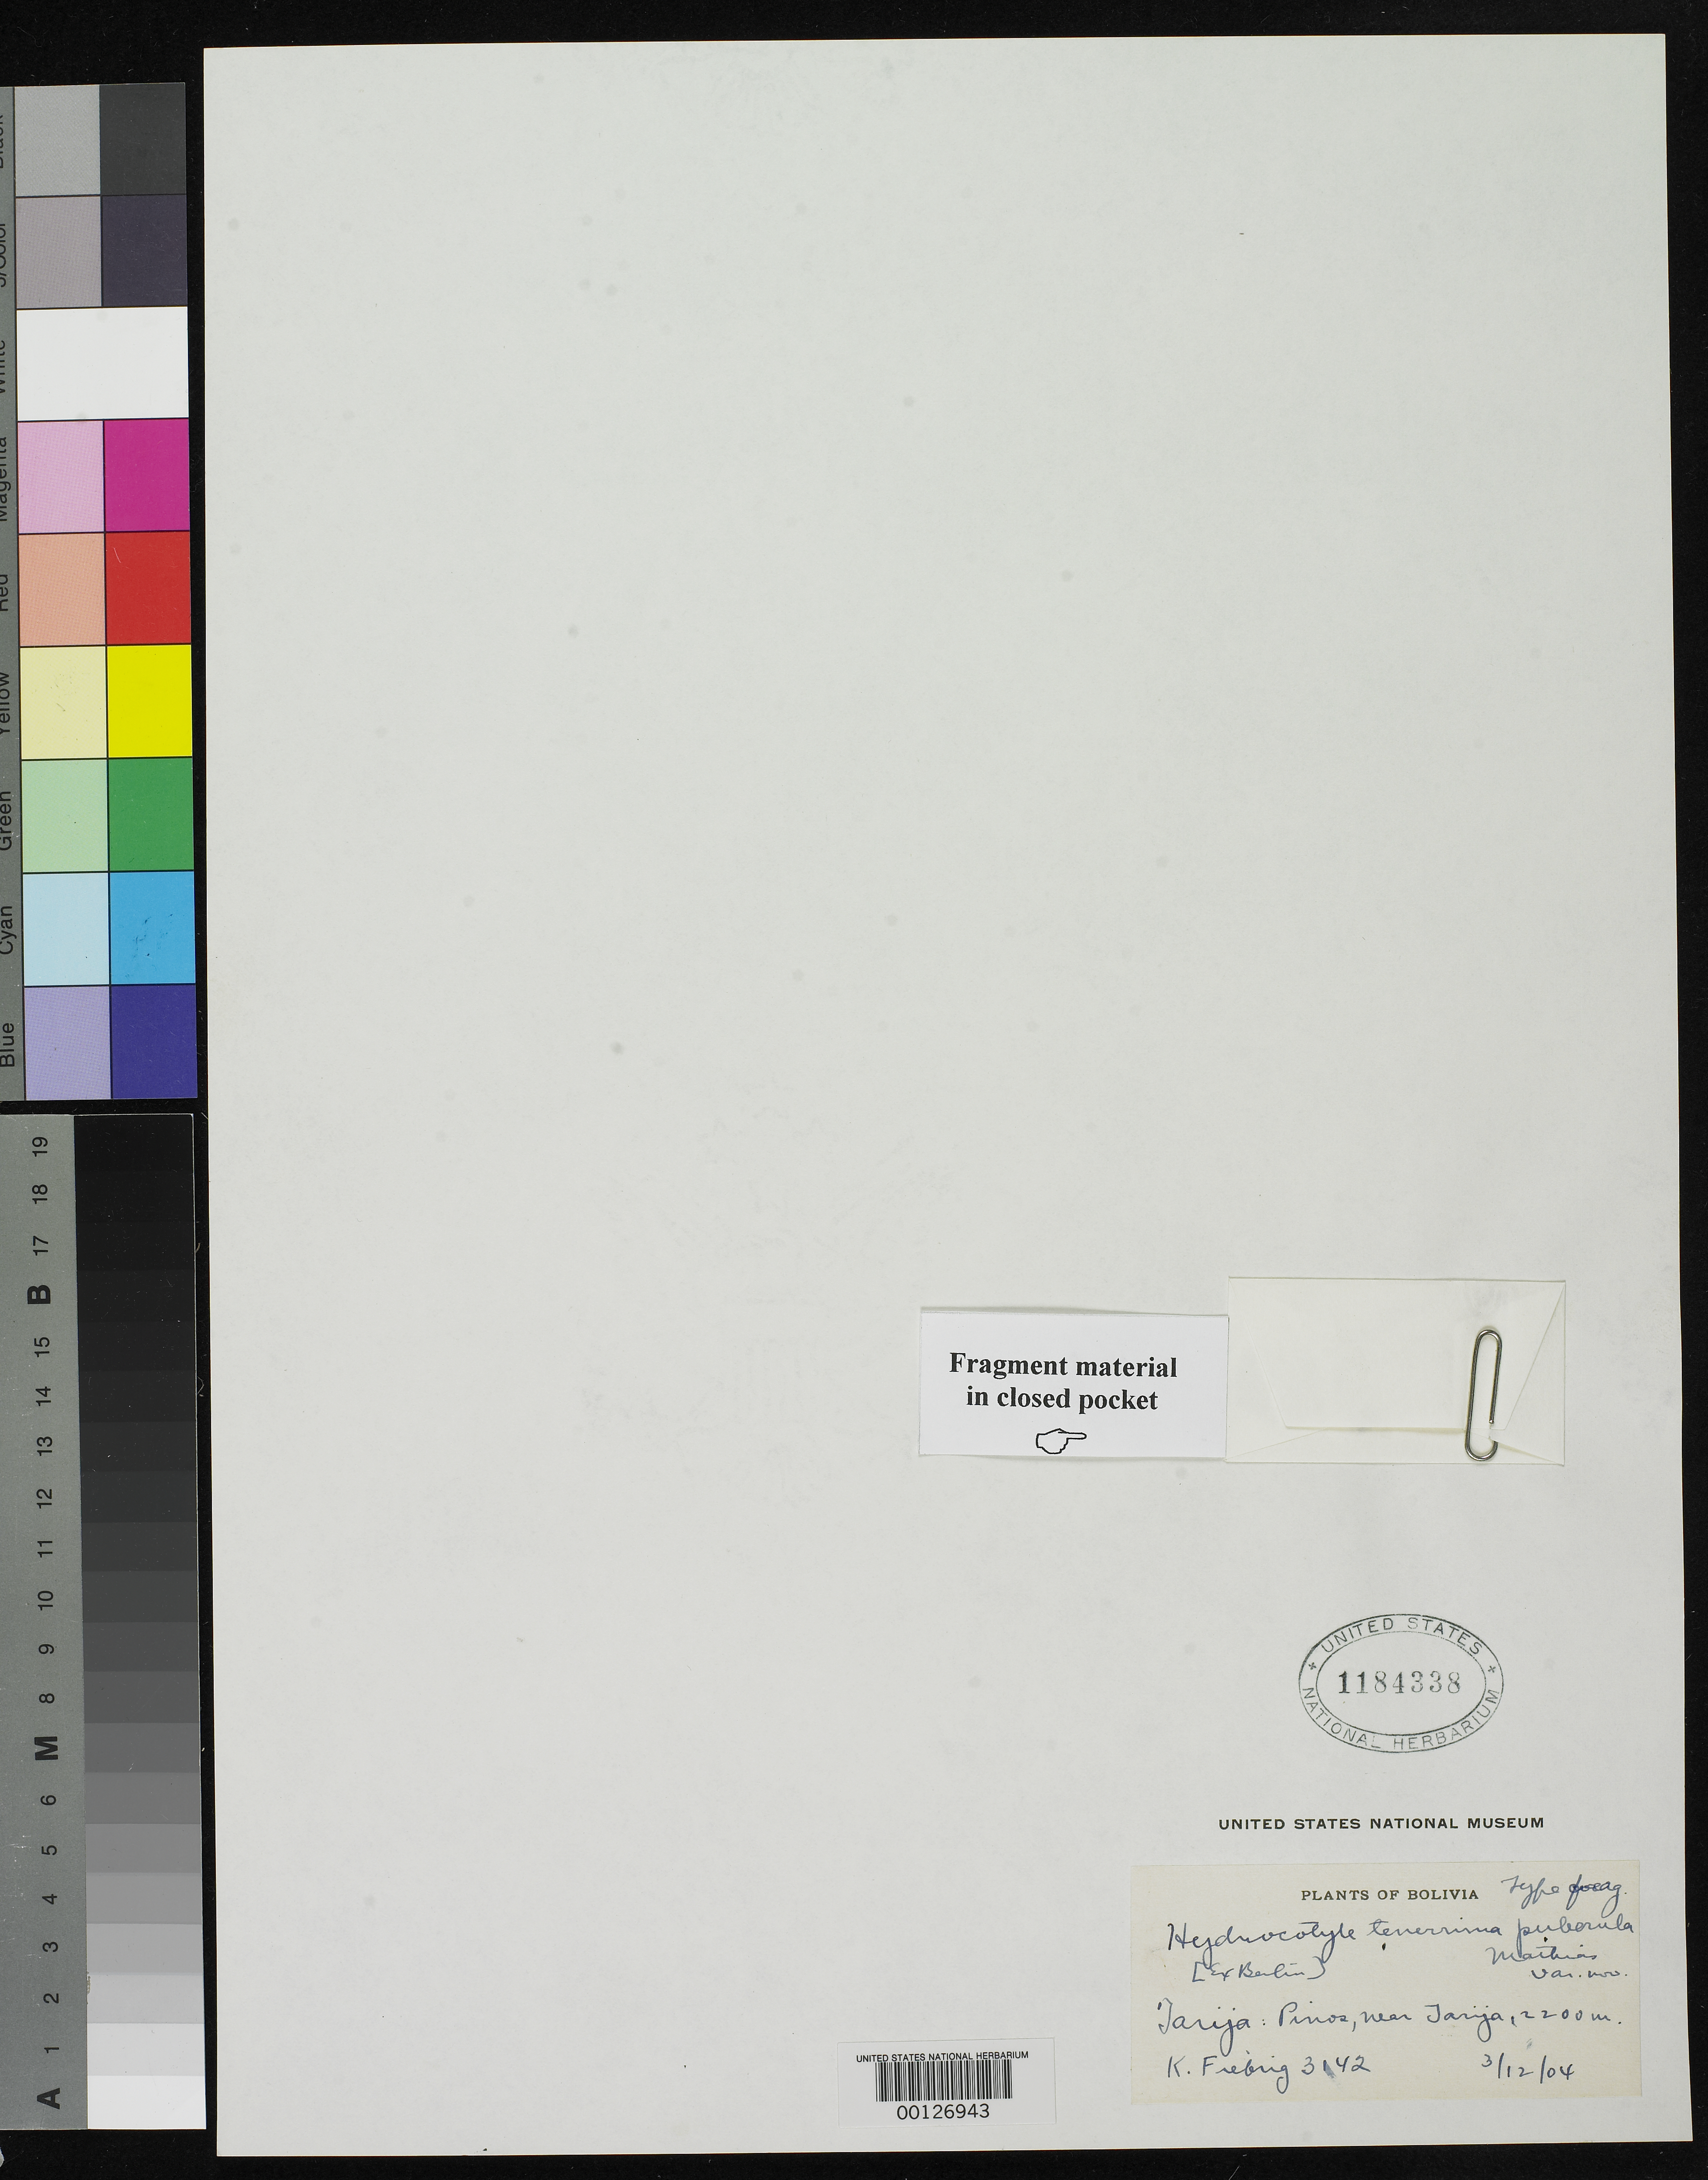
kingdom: Plantae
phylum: Tracheophyta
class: Magnoliopsida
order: Apiales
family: Araliaceae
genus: Hydrocotyle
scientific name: Hydrocotyle tenerrima var. puberula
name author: Mathias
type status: Isotype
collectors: K. Fiebrig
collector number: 3142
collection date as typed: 12 Mar 1904 or 03 Dec 1904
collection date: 1904-03-12 or 1904-12-03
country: Bolivia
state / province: Tarija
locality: Pinos, near Tarija.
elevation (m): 2200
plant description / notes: Fragmentary material of type specimen ex herb. Berlin.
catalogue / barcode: US 1184338